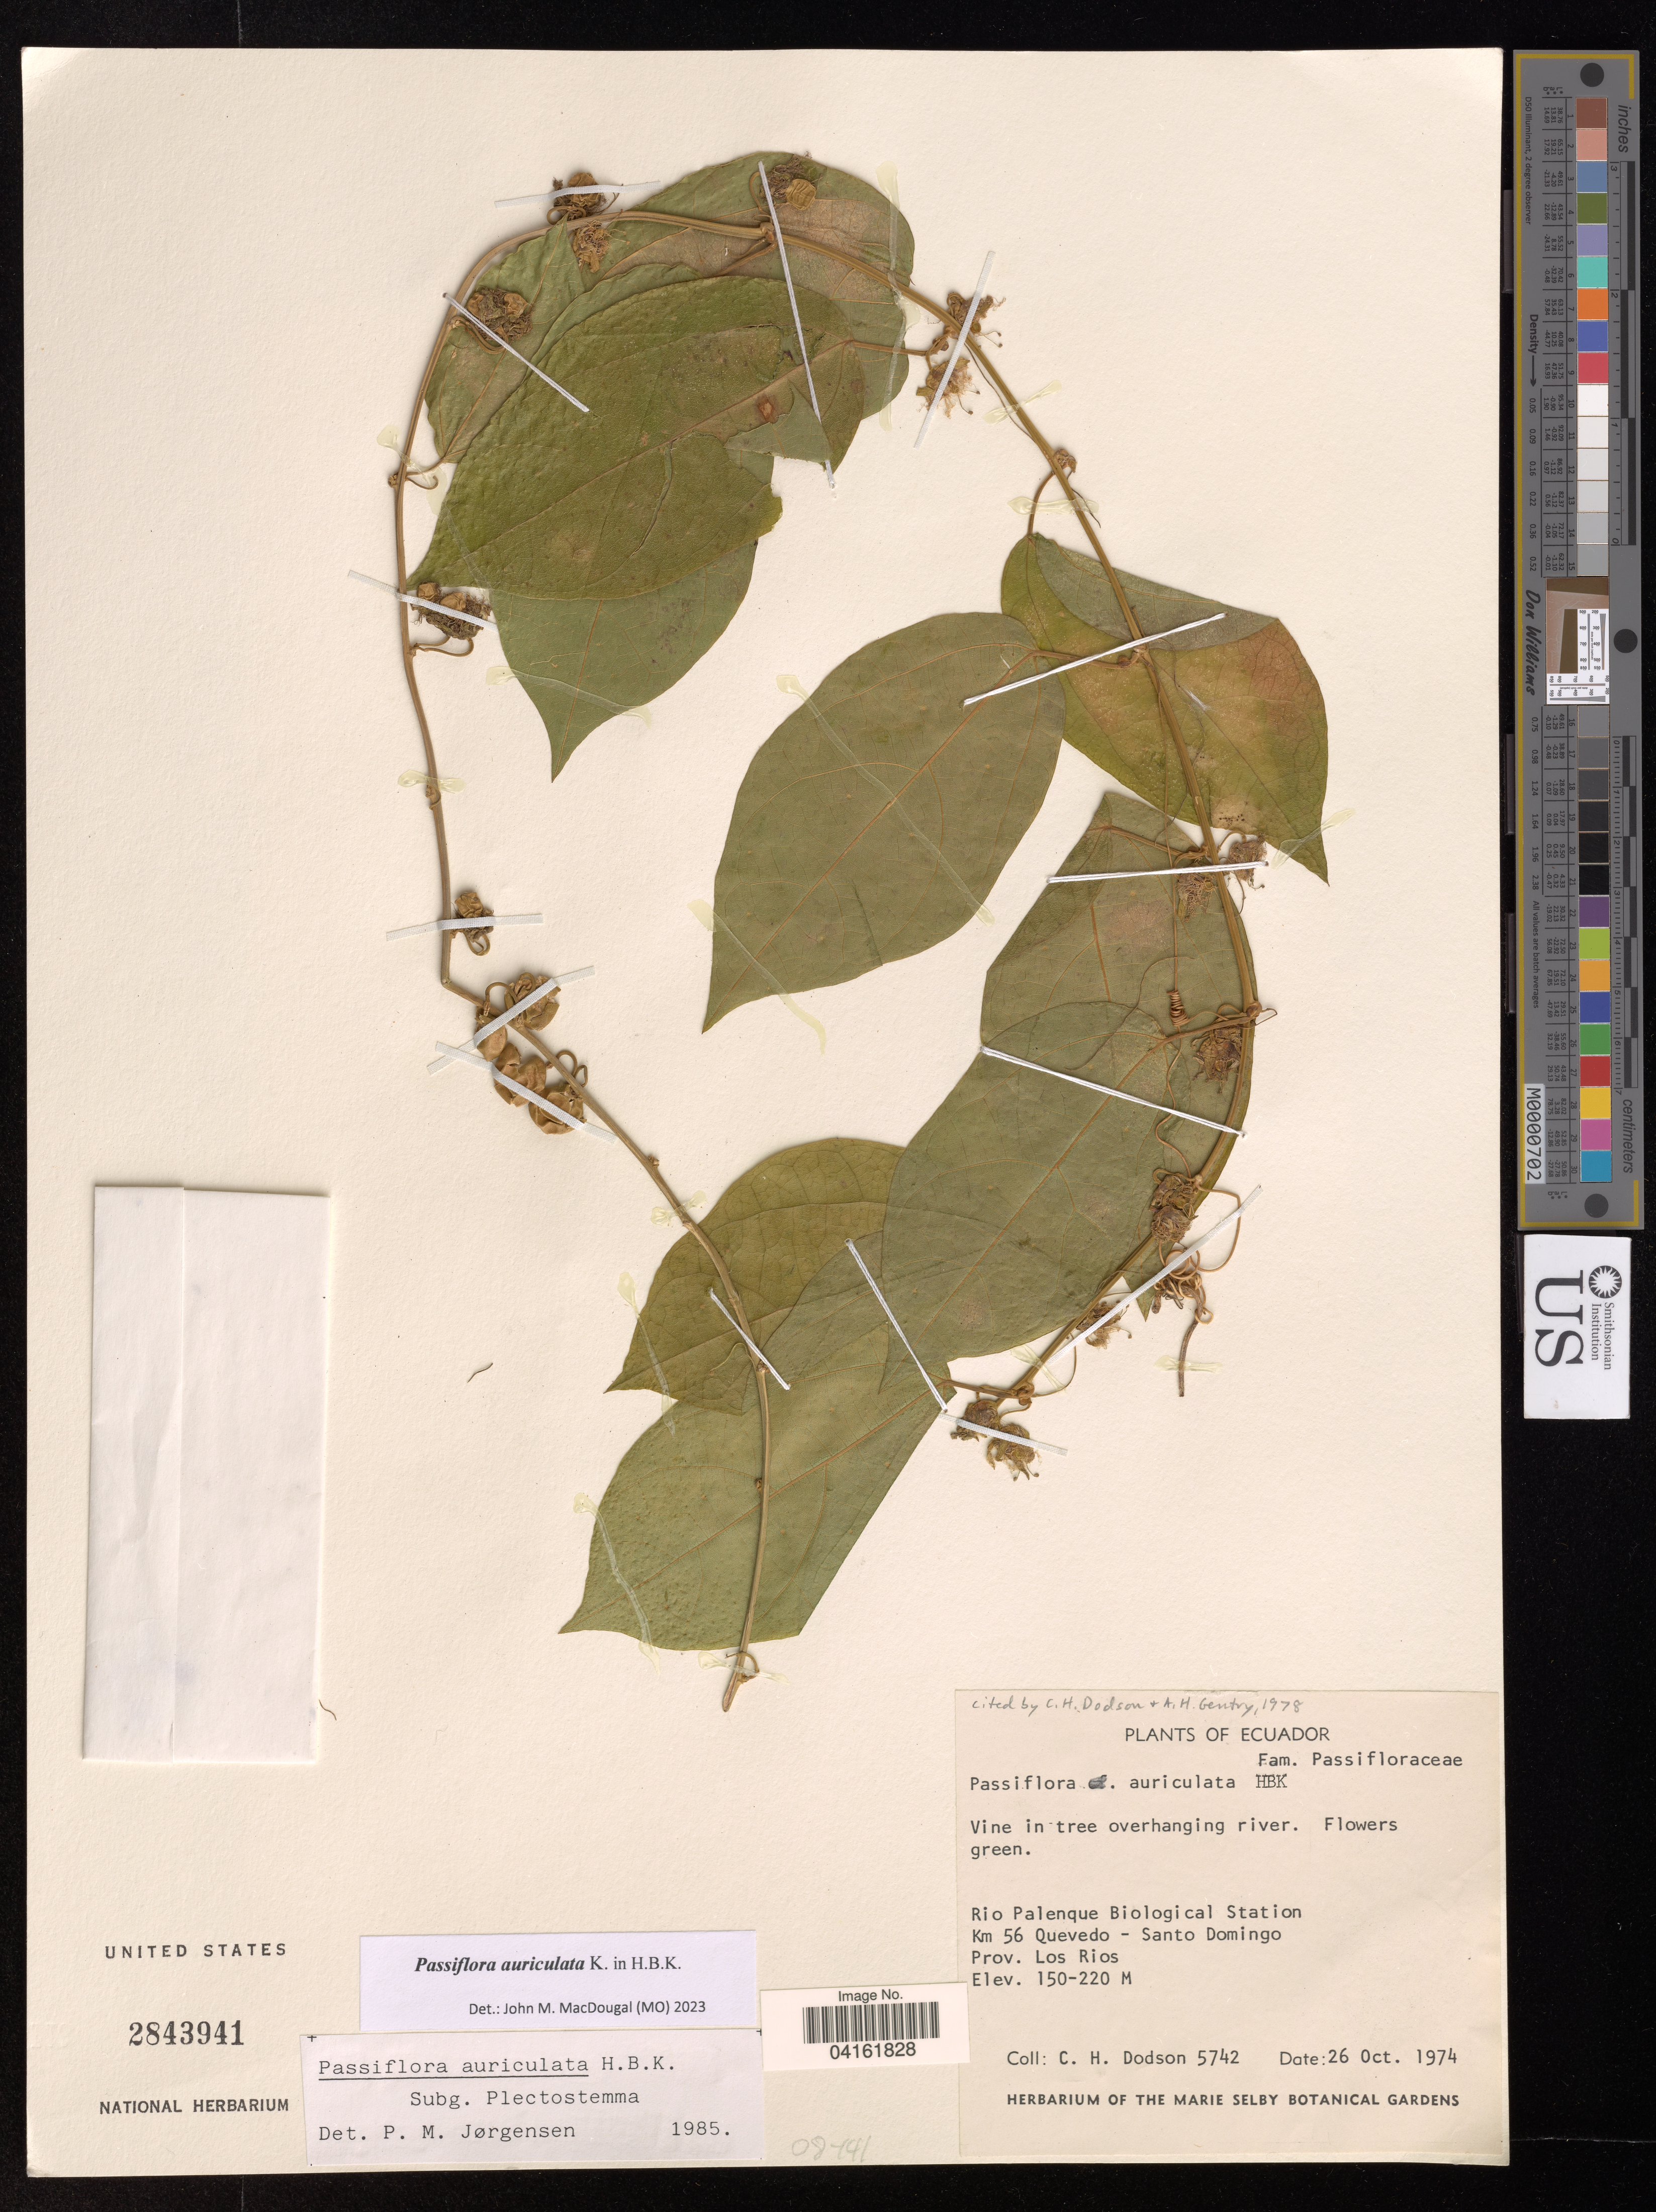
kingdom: Plantae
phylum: Tracheophyta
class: Magnoliopsida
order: Malpighiales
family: Passifloraceae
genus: Passiflora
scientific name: Passiflora auriculata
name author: Kunth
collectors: C. H. Dodson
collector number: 5742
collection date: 1974-10-26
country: Ecuador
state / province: Los Ríos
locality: Rio Palenque Biological Station Km 56 Quevedo - Santo Domingo.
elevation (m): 150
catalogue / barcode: US 2843941